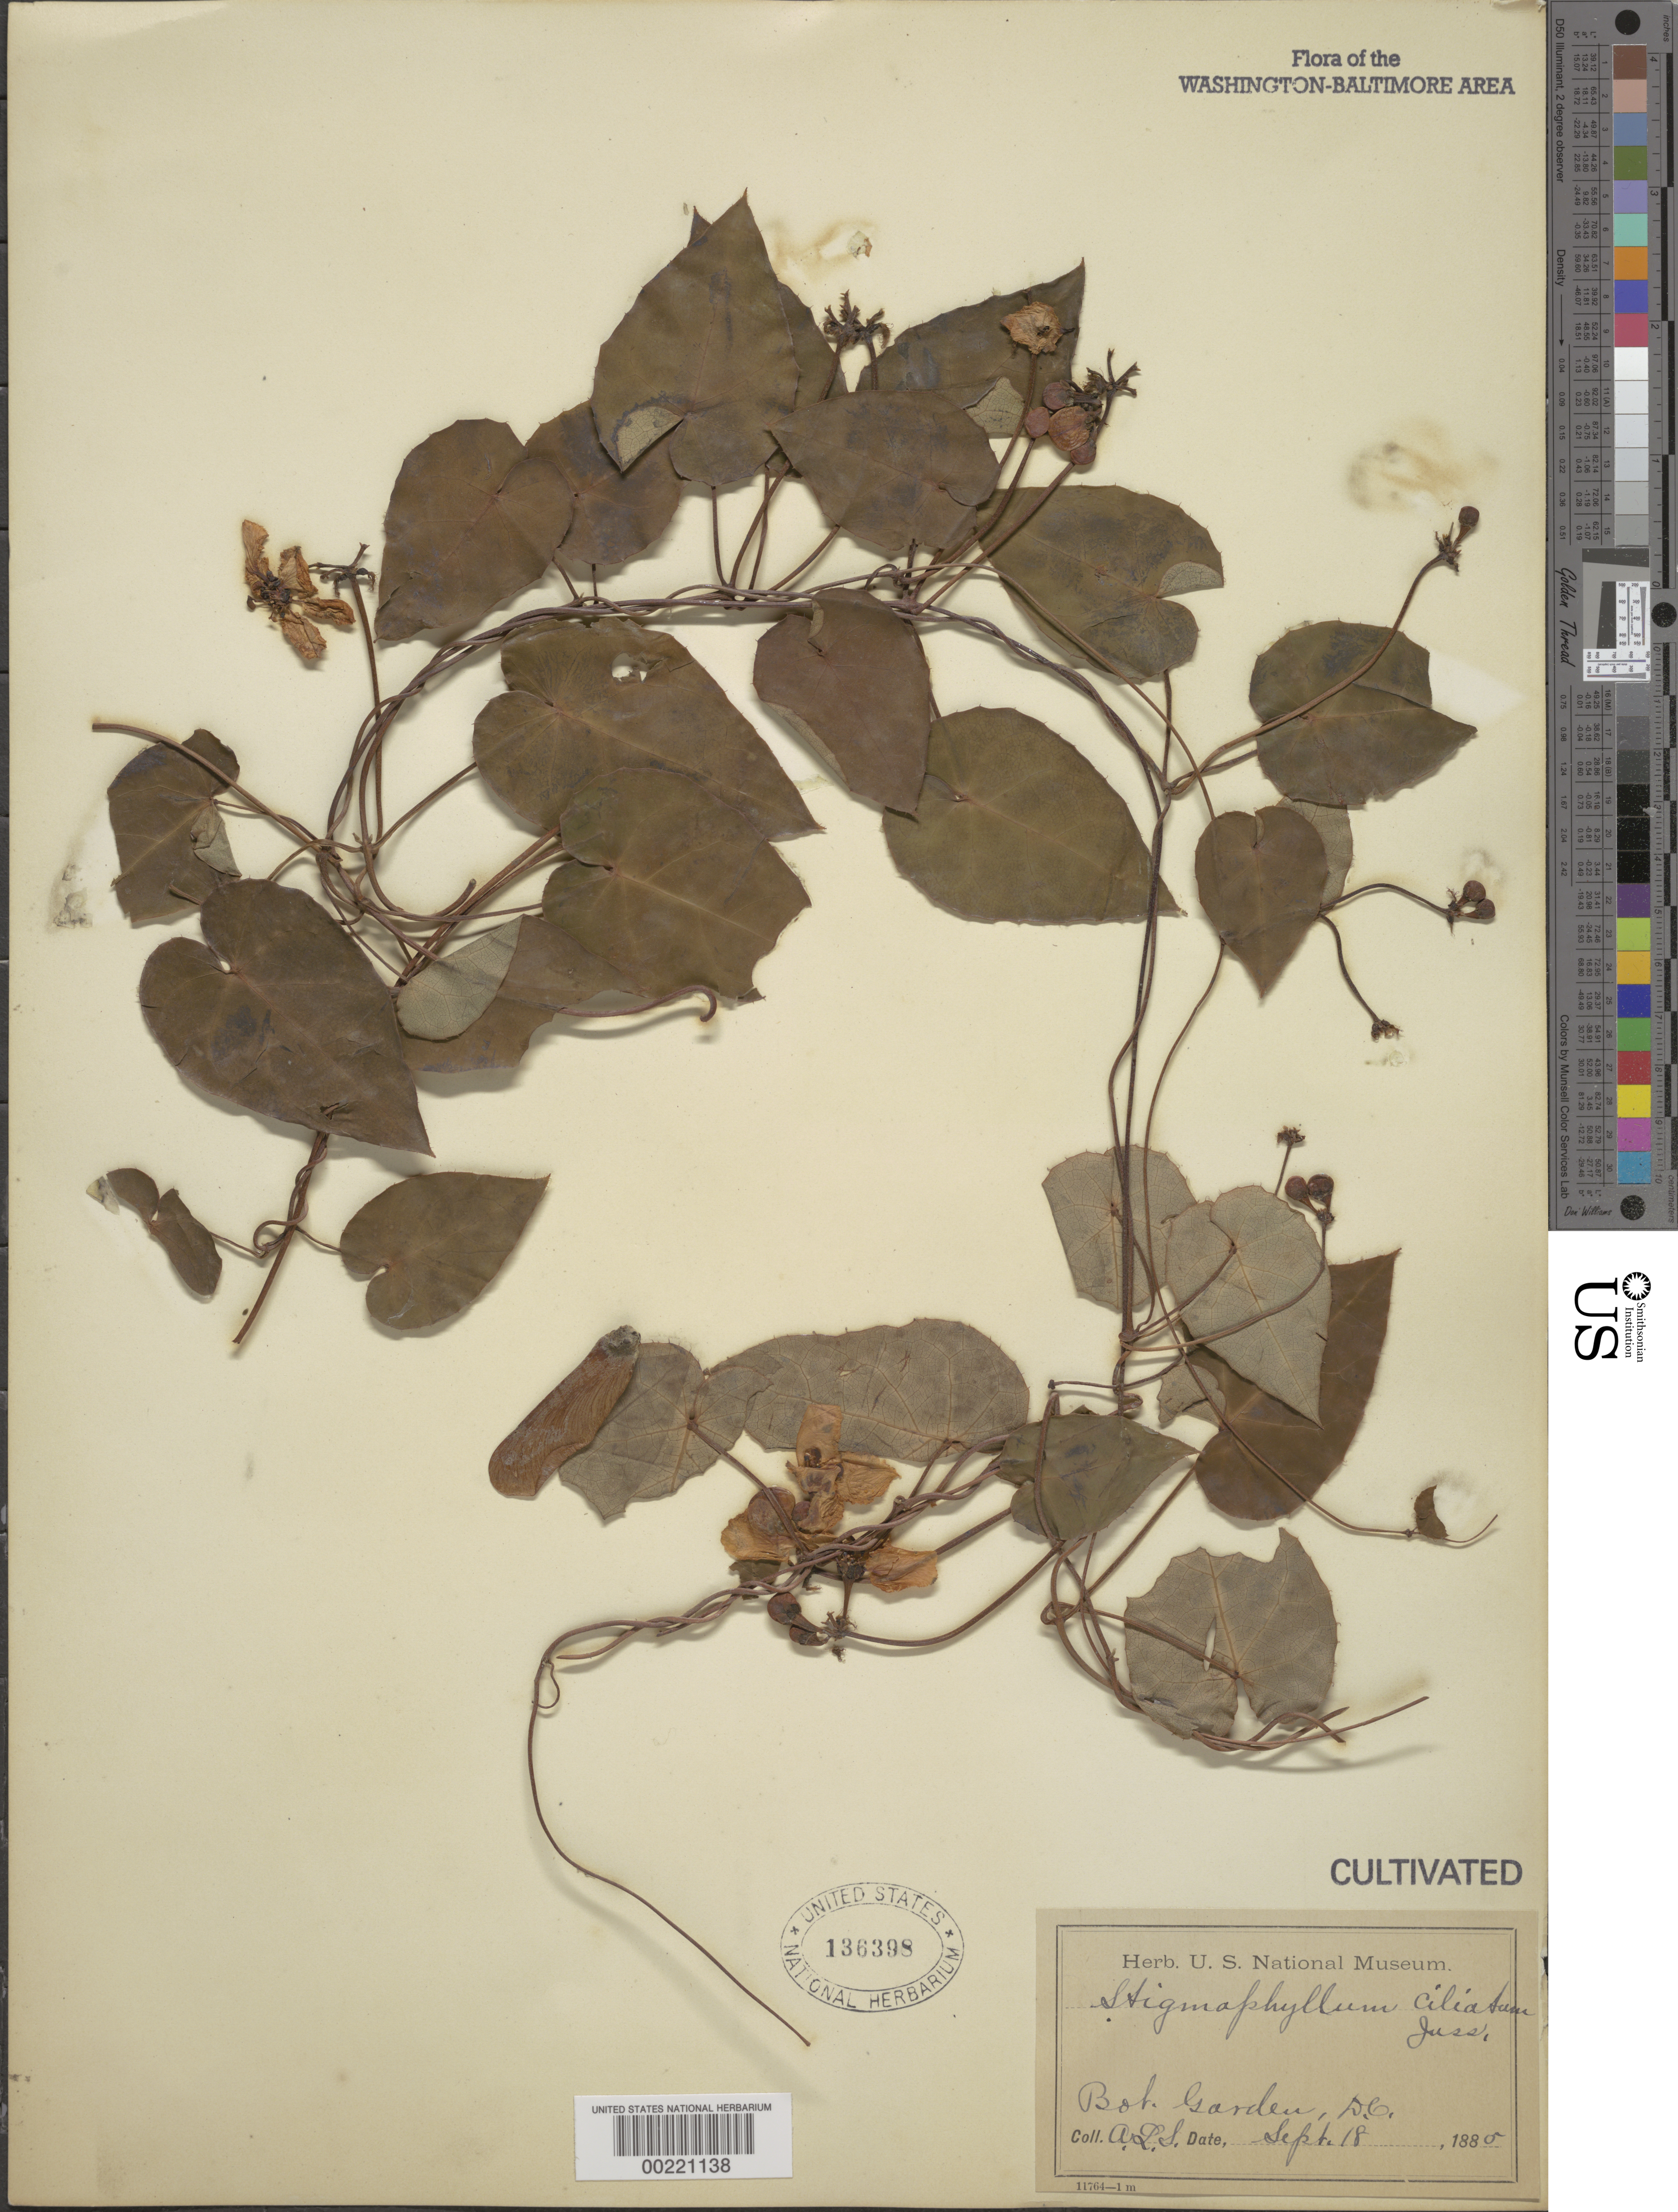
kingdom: Plantae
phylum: Tracheophyta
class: Magnoliopsida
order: Malpighiales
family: Malpighiaceae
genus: Stigmaphyllon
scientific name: Stigmaphyllon ciliatum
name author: (L.) A. Juss.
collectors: A. L. Schott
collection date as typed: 18 Sep 1885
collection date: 1885-09-18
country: United States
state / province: District of Columbia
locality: Botanical Gardens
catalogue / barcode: US 136398